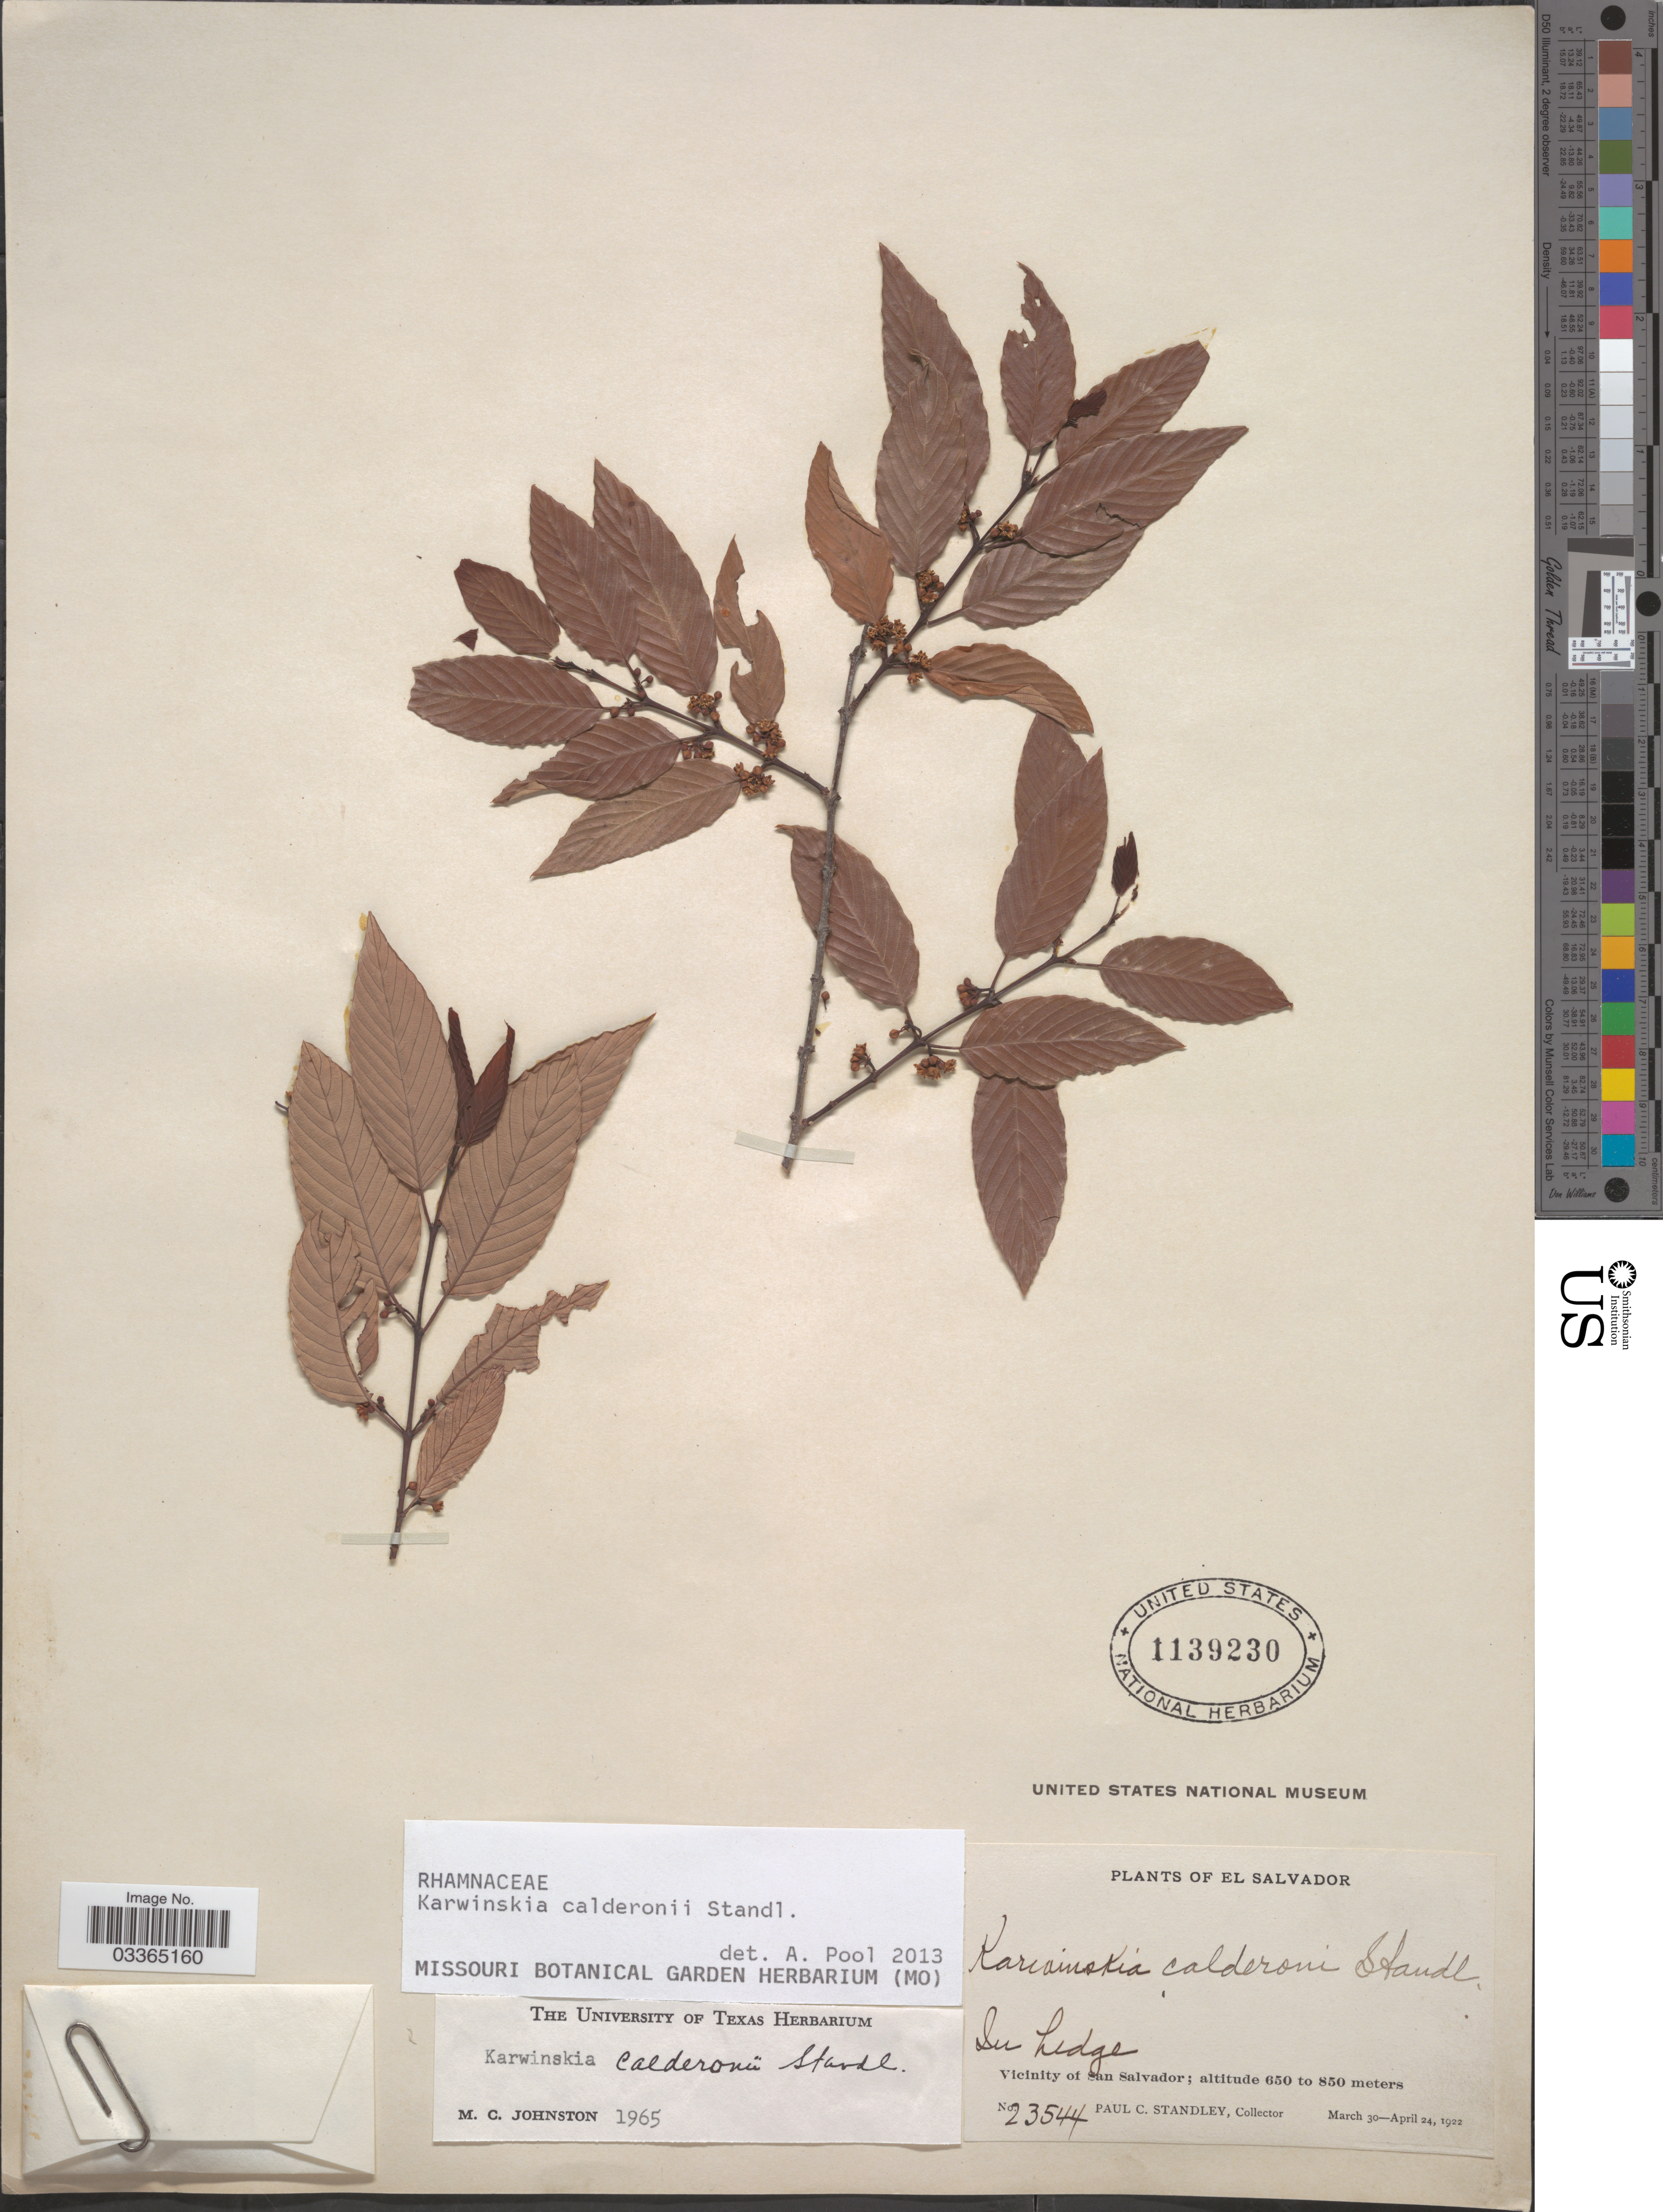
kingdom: Plantae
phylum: Tracheophyta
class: Magnoliopsida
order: Rosales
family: Rhamnaceae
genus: Karwinskia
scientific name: Karwinskia calderonii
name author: Standl.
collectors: P. C. Standley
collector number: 23544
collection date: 1922-03-30/1922-04-24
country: El Salvador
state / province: San Salvador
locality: Vicinity of San Salvador.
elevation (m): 650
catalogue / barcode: US 1139230